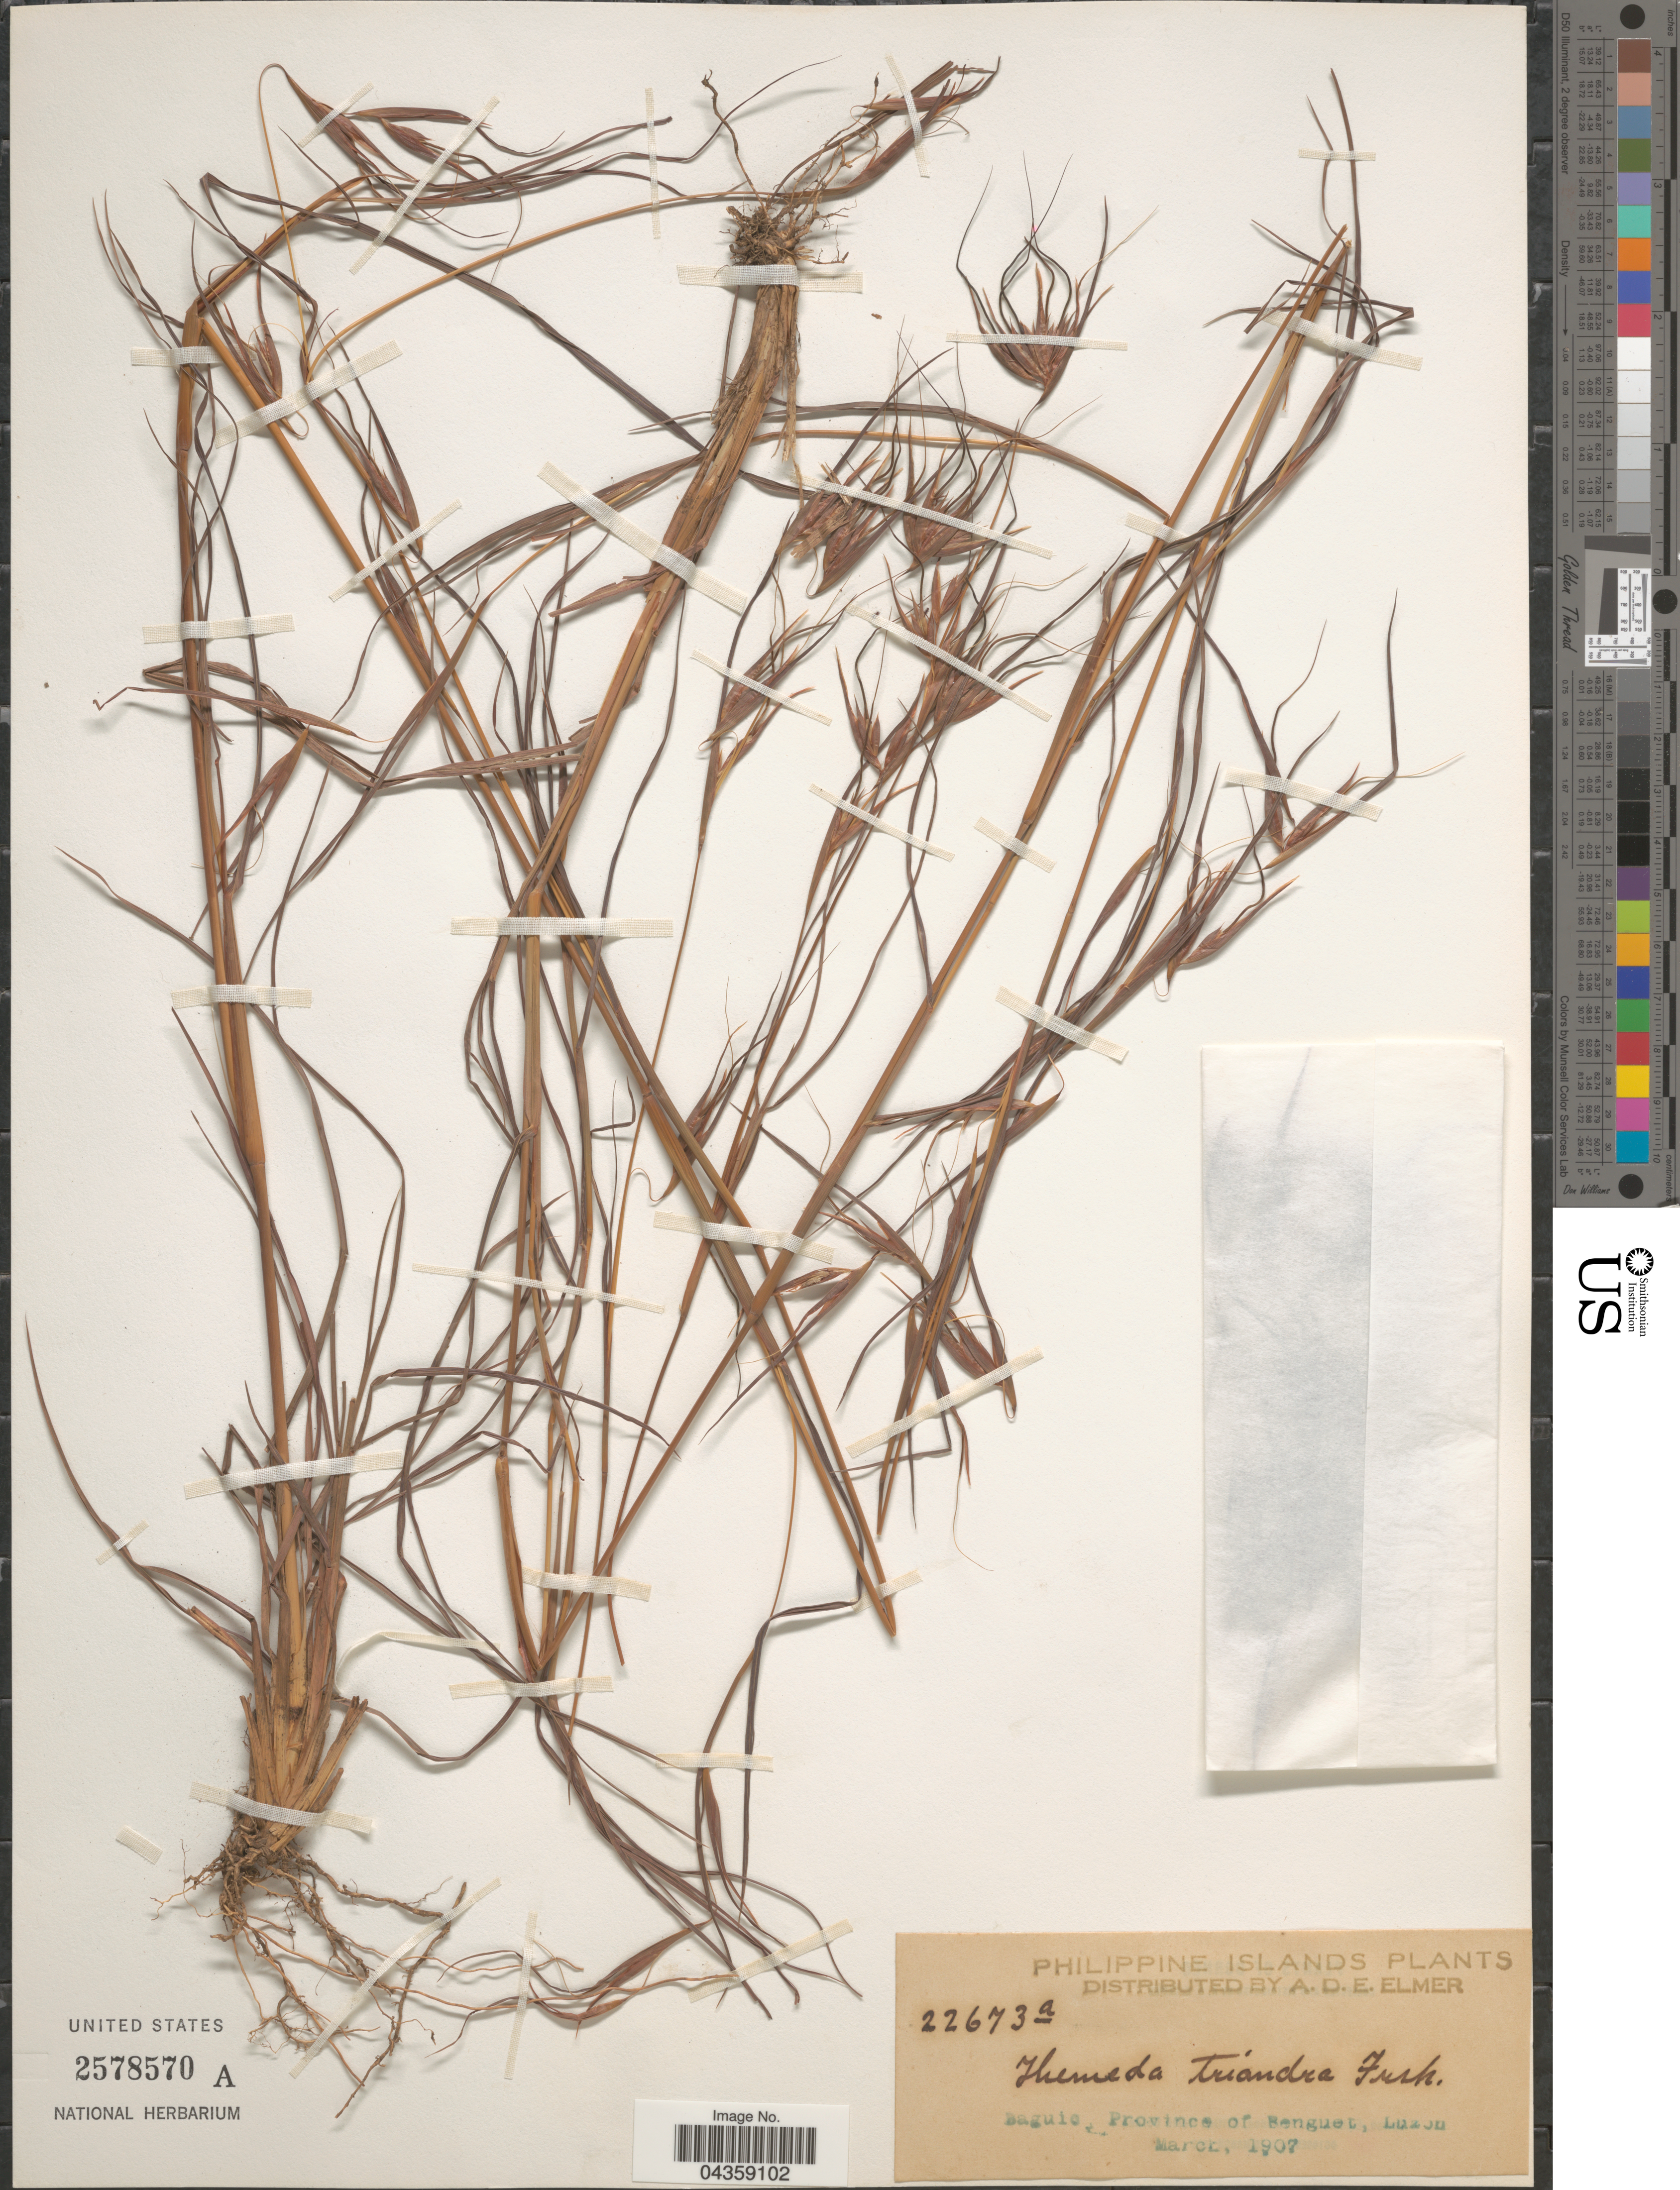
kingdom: Plantae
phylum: Tracheophyta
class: Liliopsida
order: Poales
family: Poaceae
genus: Themeda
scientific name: Themeda triandra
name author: Forssk.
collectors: A. D. E. Elmer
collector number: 22673a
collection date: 1907-03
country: Philippines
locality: Philippine Islands. Baguio, Province of Benguet, Luzon.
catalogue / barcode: US 2578570A